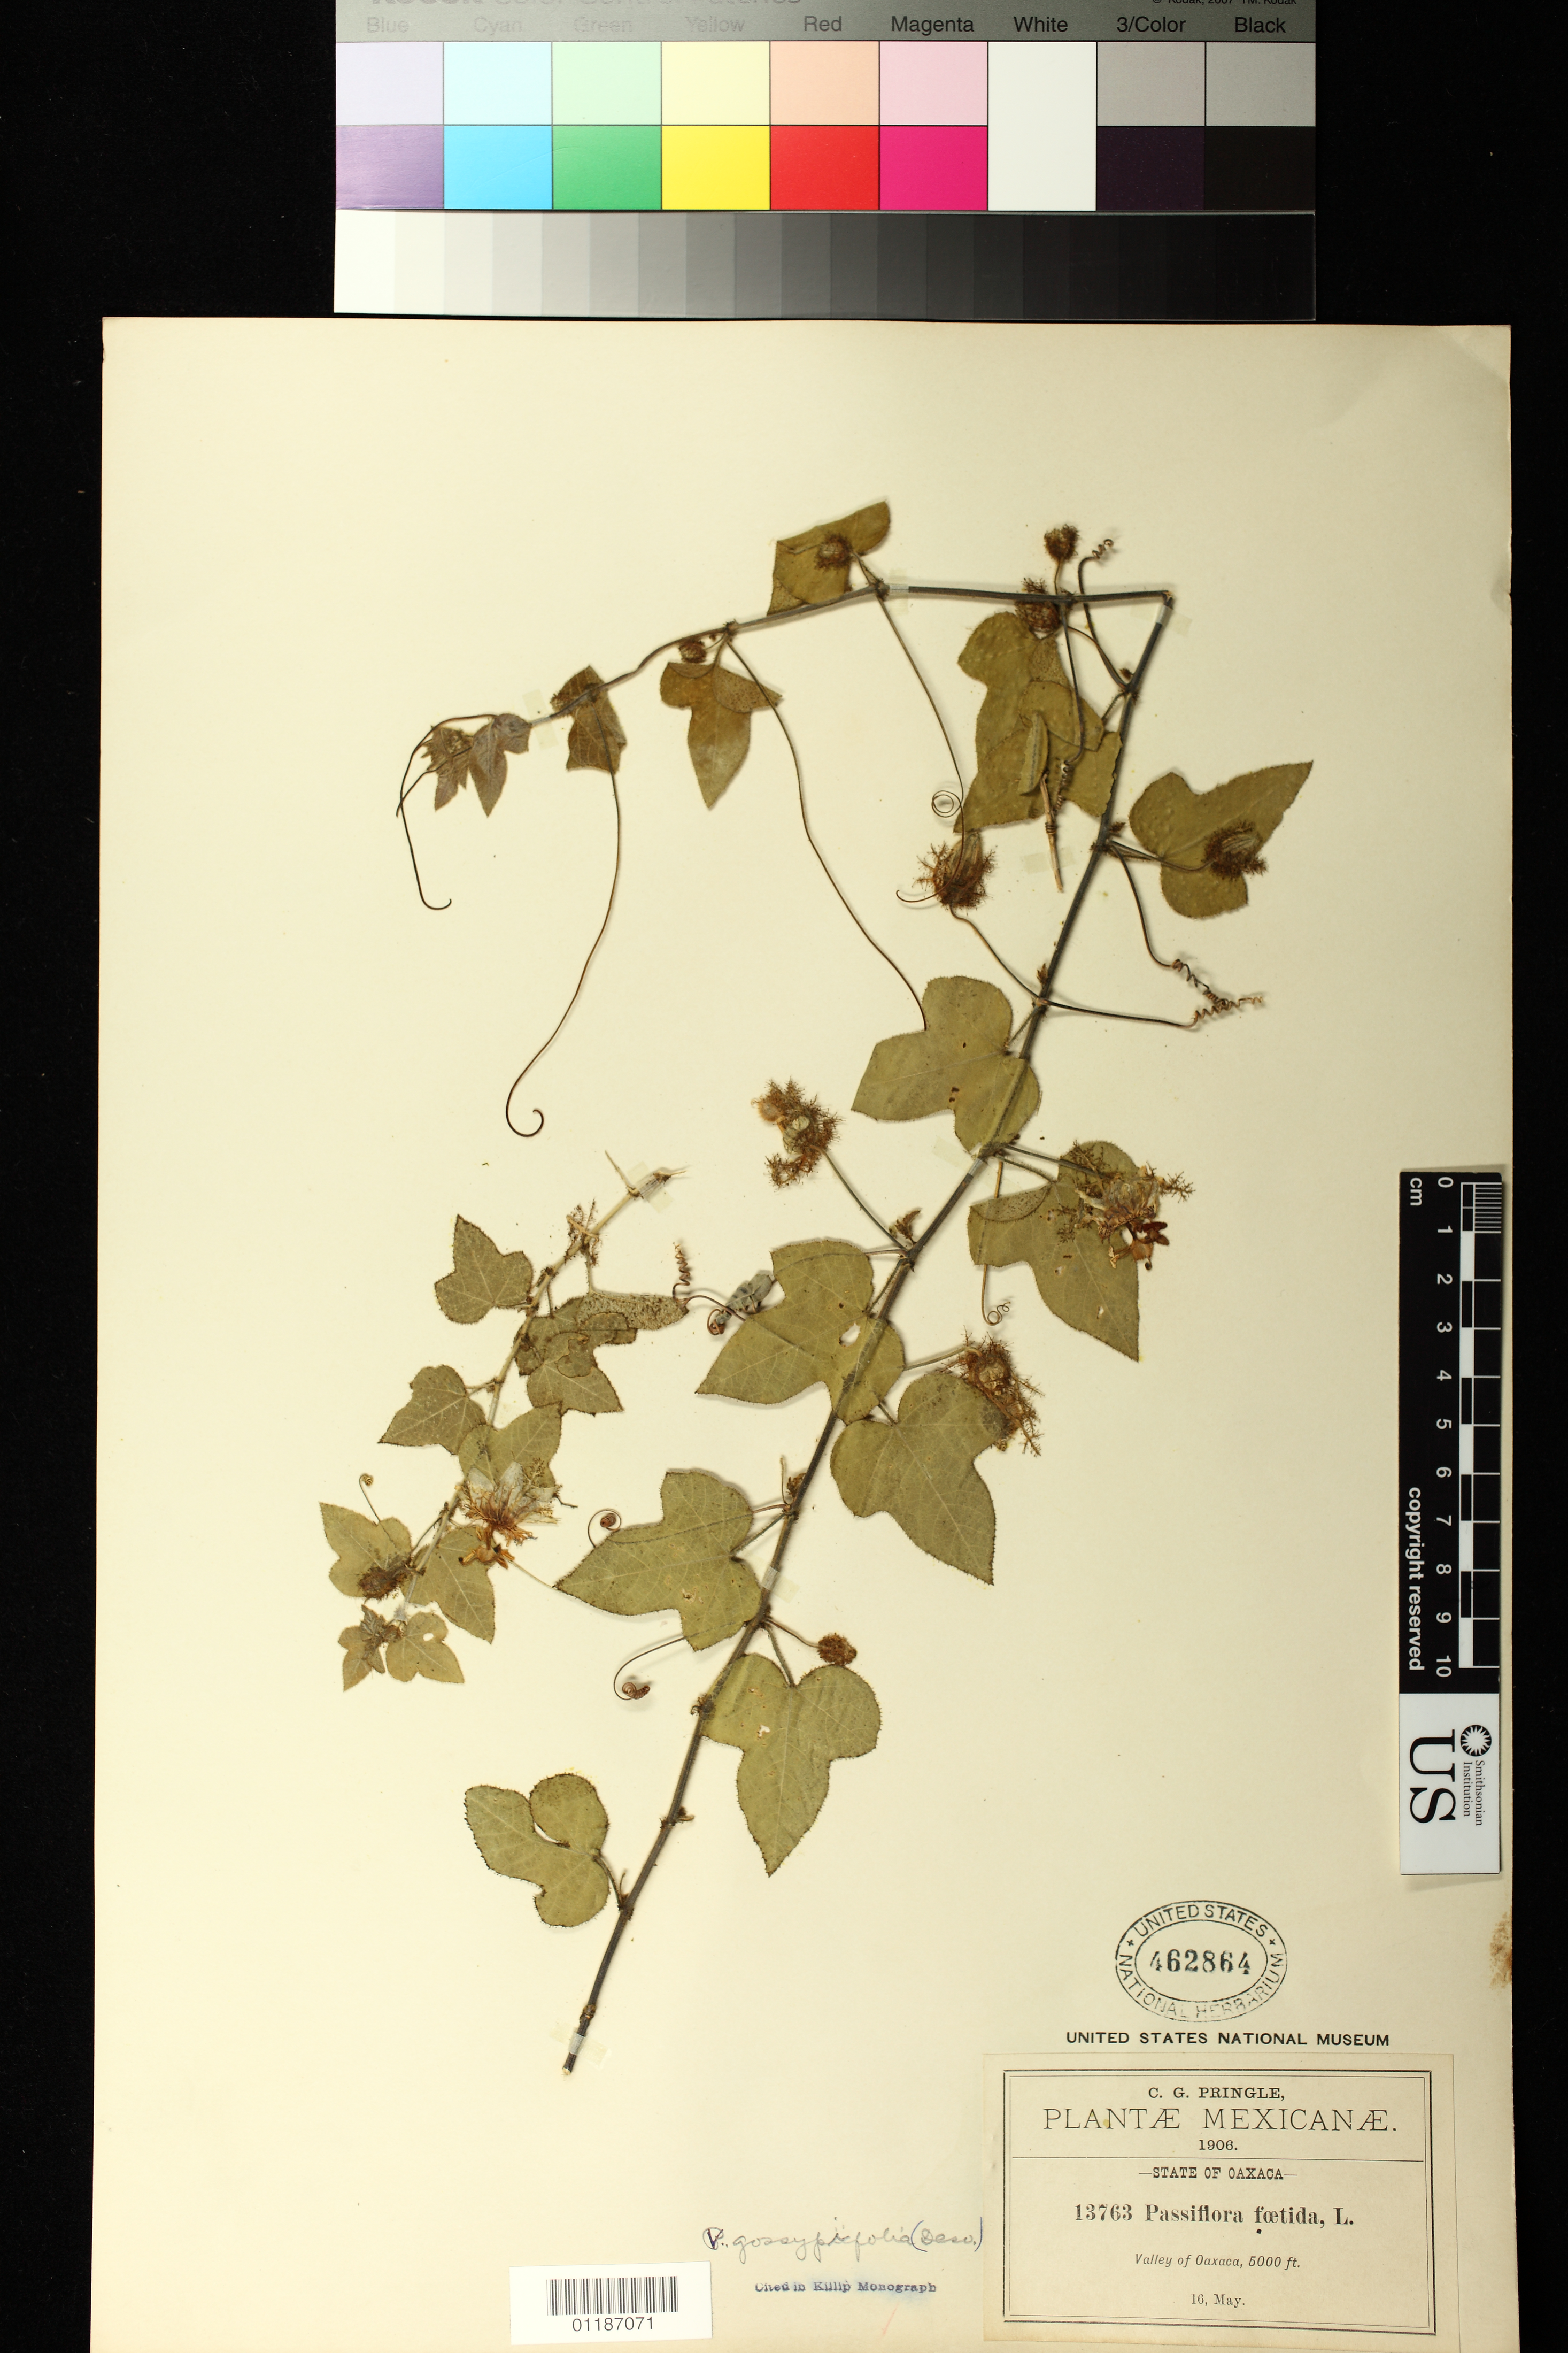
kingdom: Plantae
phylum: Tracheophyta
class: Magnoliopsida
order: Malpighiales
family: Passifloraceae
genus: Passiflora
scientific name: Passiflora foetida var. gossypiifolia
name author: (Desv.) Mast.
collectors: C. G. Pringle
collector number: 13763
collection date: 1906-05-16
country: Mexico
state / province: Oaxaca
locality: Valley of Oaxoca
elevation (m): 1524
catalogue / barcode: US 462864